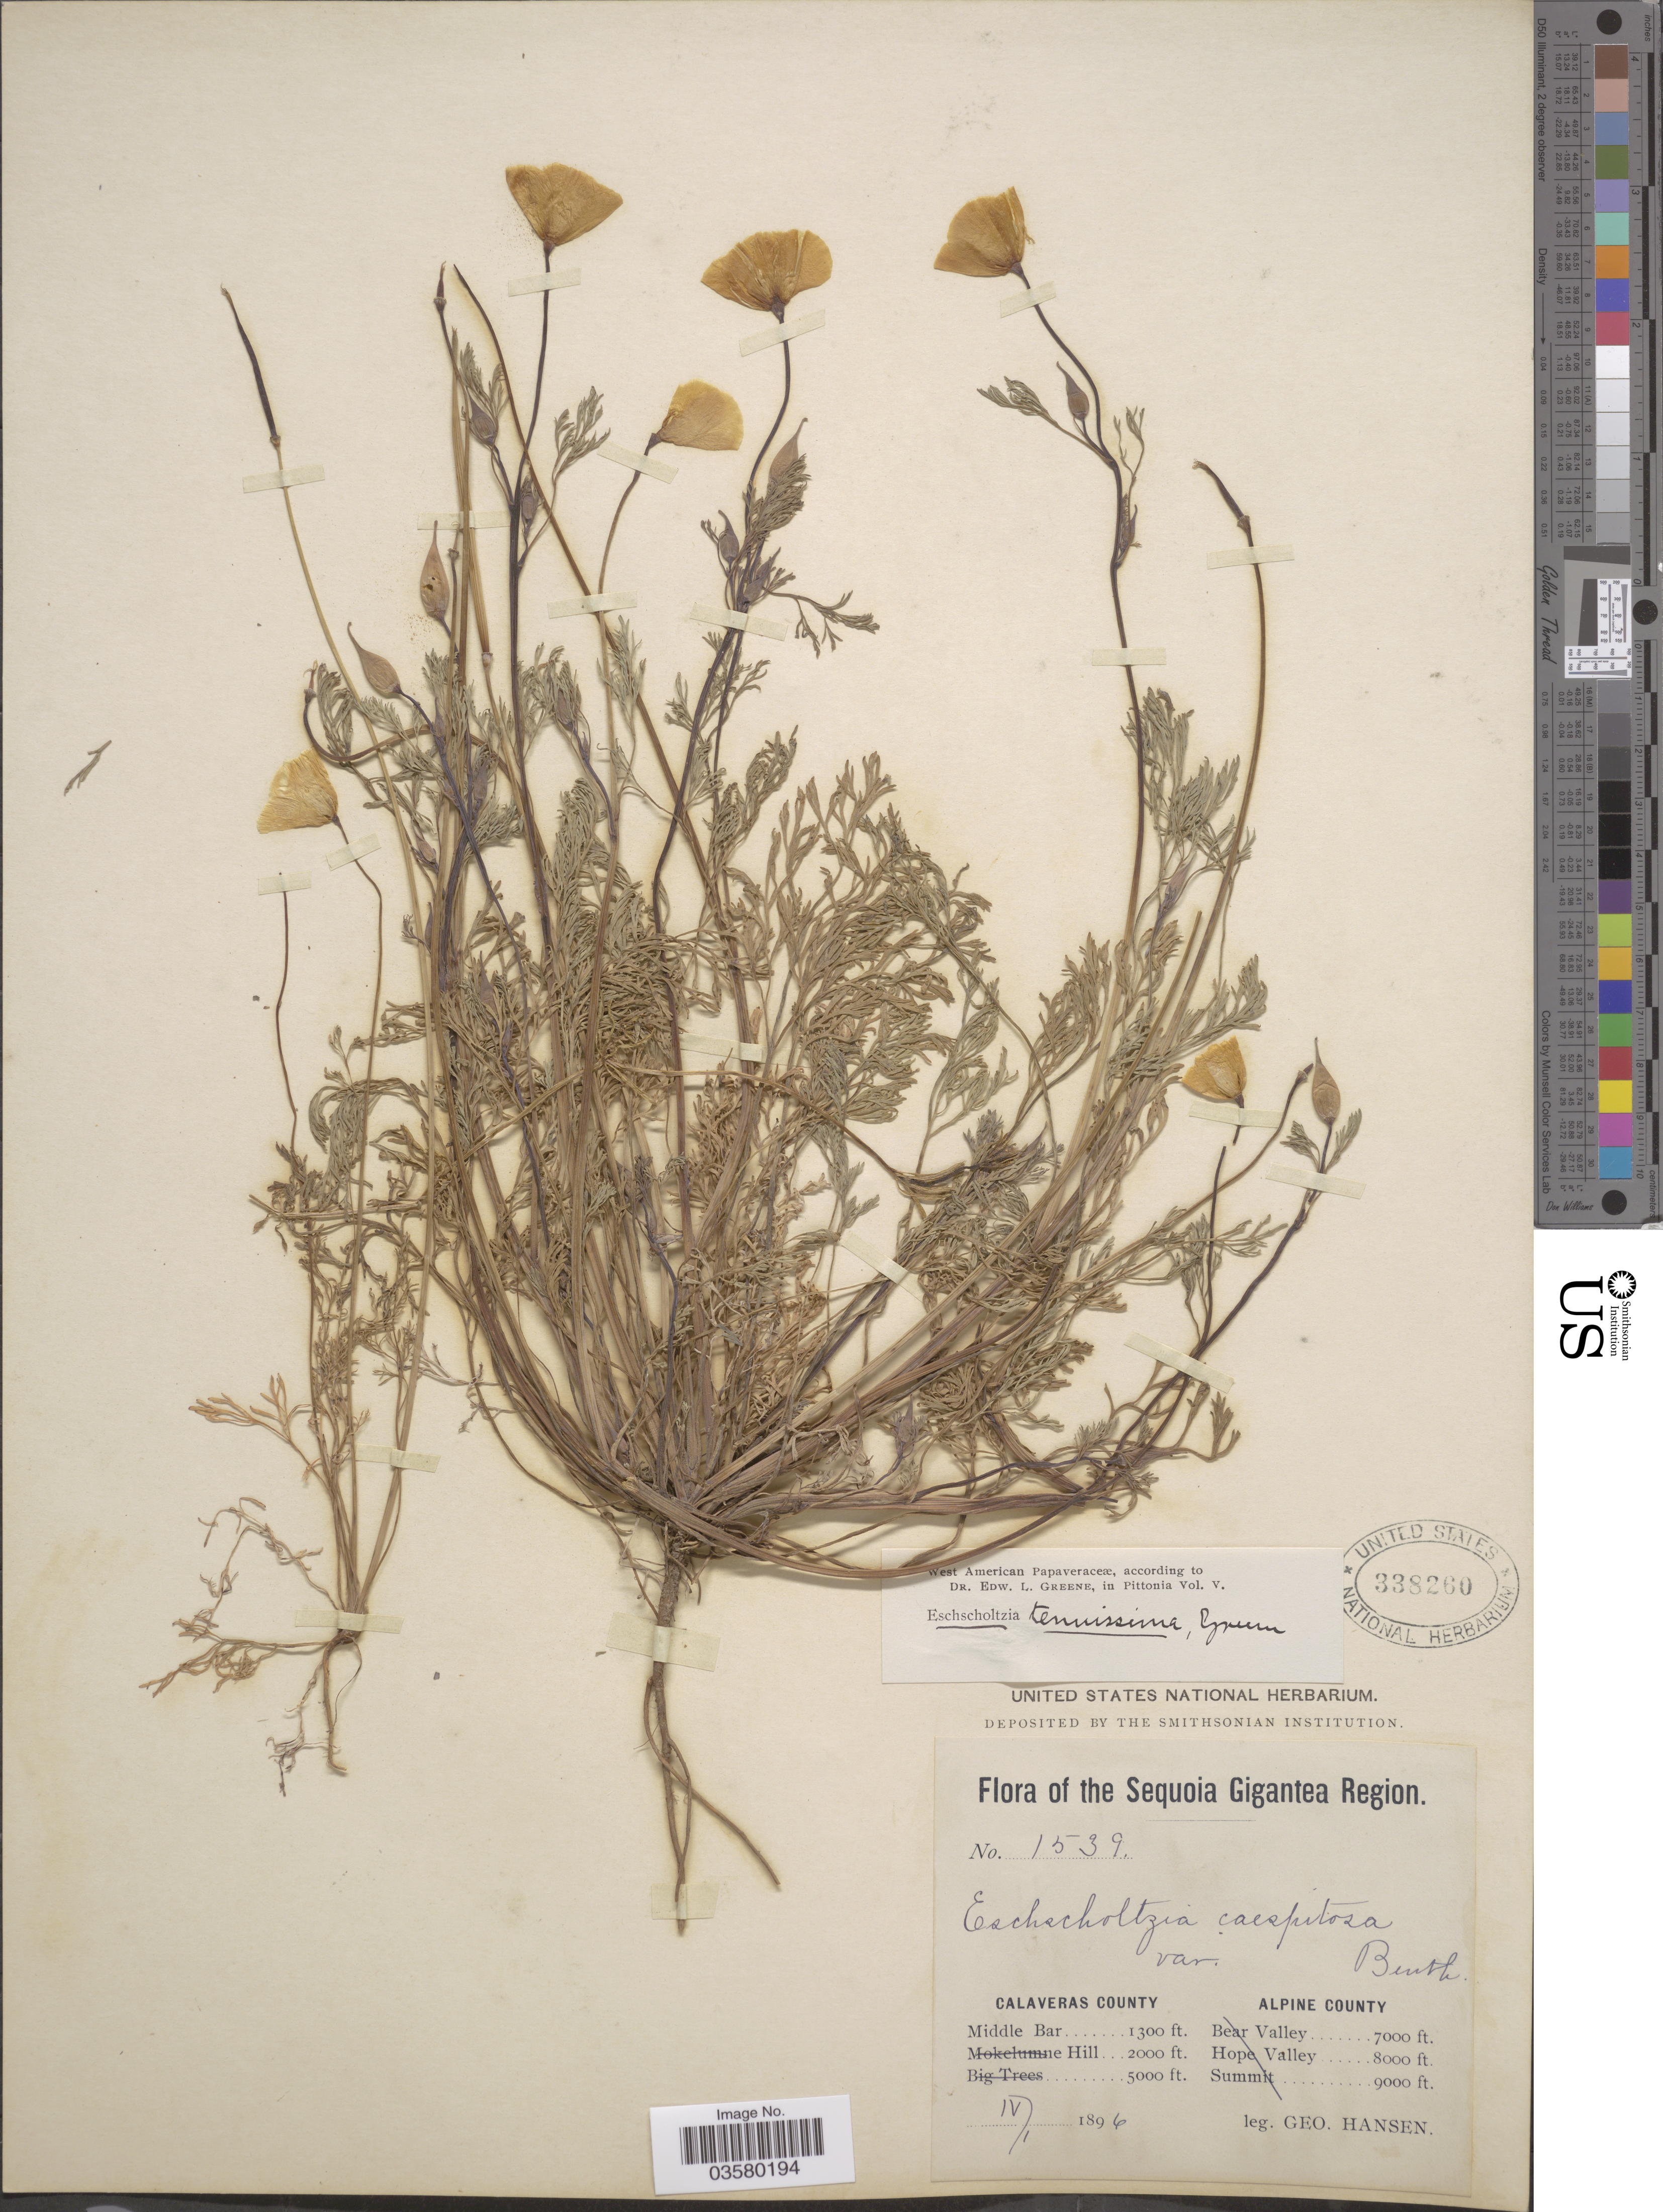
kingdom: Plantae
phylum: Tracheophyta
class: Magnoliopsida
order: Ranunculales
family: Papaveraceae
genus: Eschscholzia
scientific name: Eschscholzia caespitosa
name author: Benth.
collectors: G. Hansen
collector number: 1539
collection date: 1896-04-01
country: United States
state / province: California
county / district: Calaveras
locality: Sequoia Gigantea Region. Calaveras County. Middle Bar.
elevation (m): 396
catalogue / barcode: US 338260